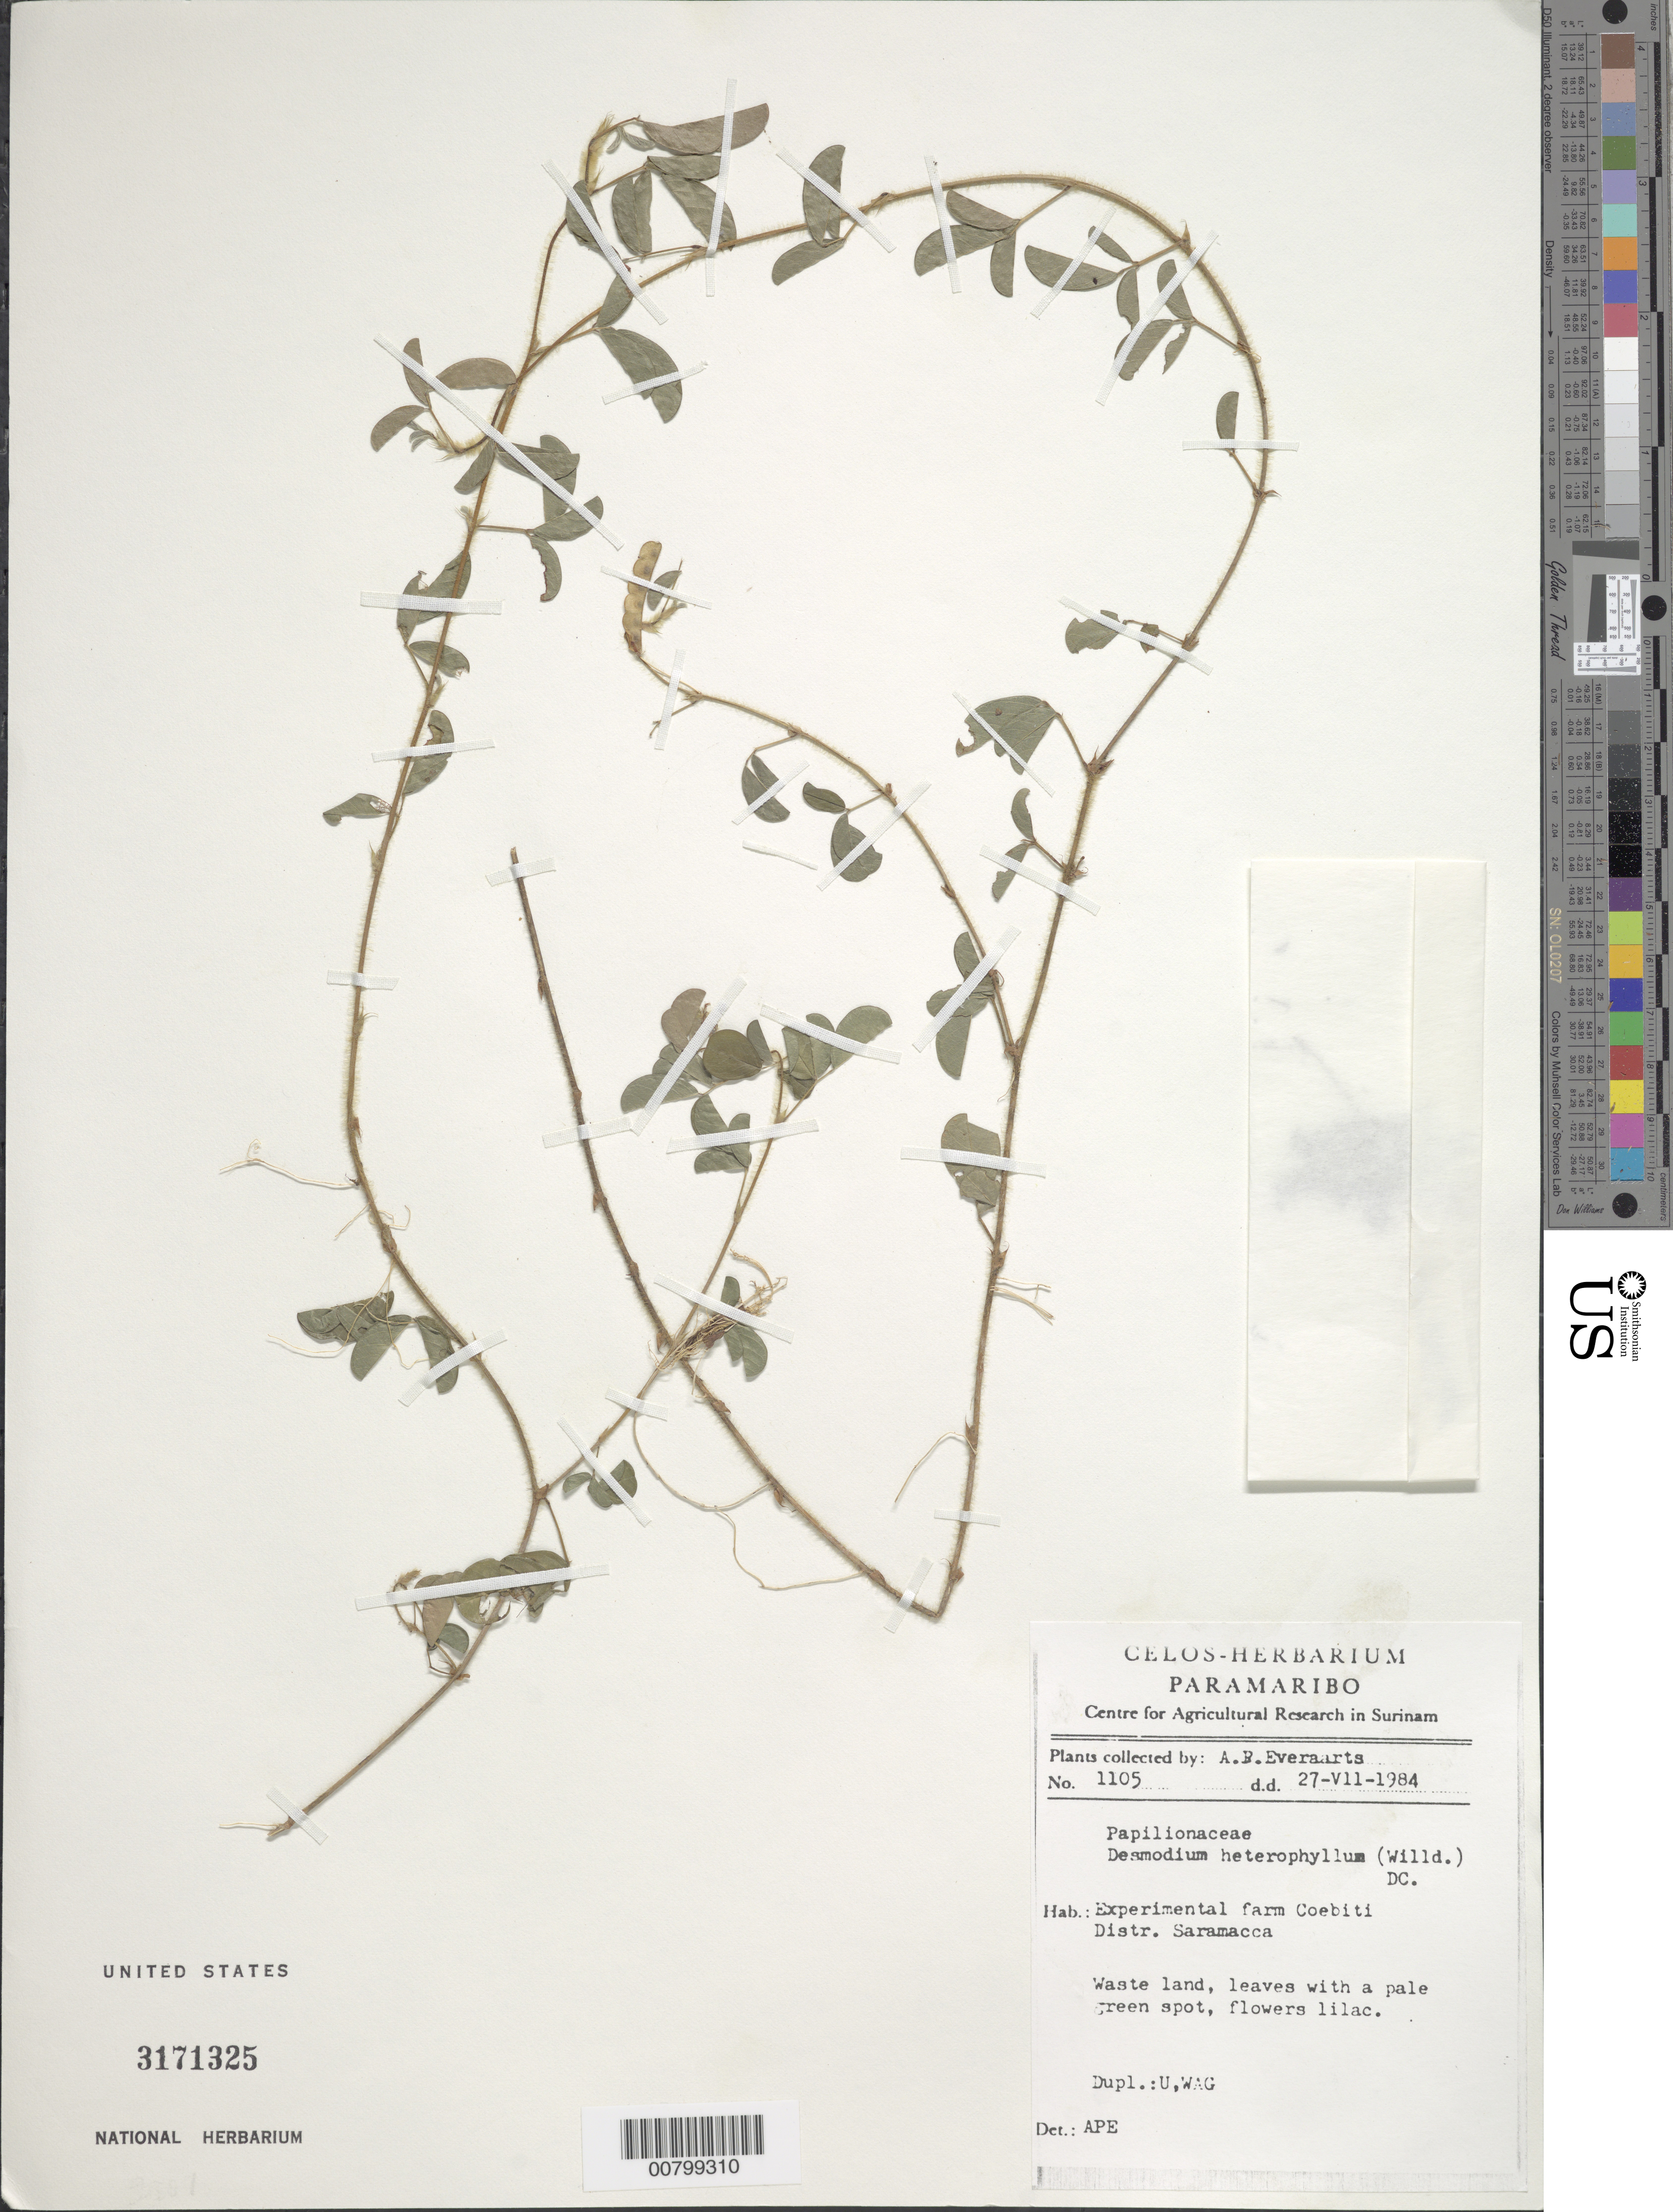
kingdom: Plantae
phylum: Tracheophyta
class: Magnoliopsida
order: Fabales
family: Fabaceae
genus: Desmodium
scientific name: Desmodium heterophyllum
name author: (Willd.) DC.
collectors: A. Everaarts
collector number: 1105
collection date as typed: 27-Jul-84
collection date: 1984-07-27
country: Suriname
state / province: Saramacca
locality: Coebiti Experimental Farm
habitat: Waste land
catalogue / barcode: US 3171325